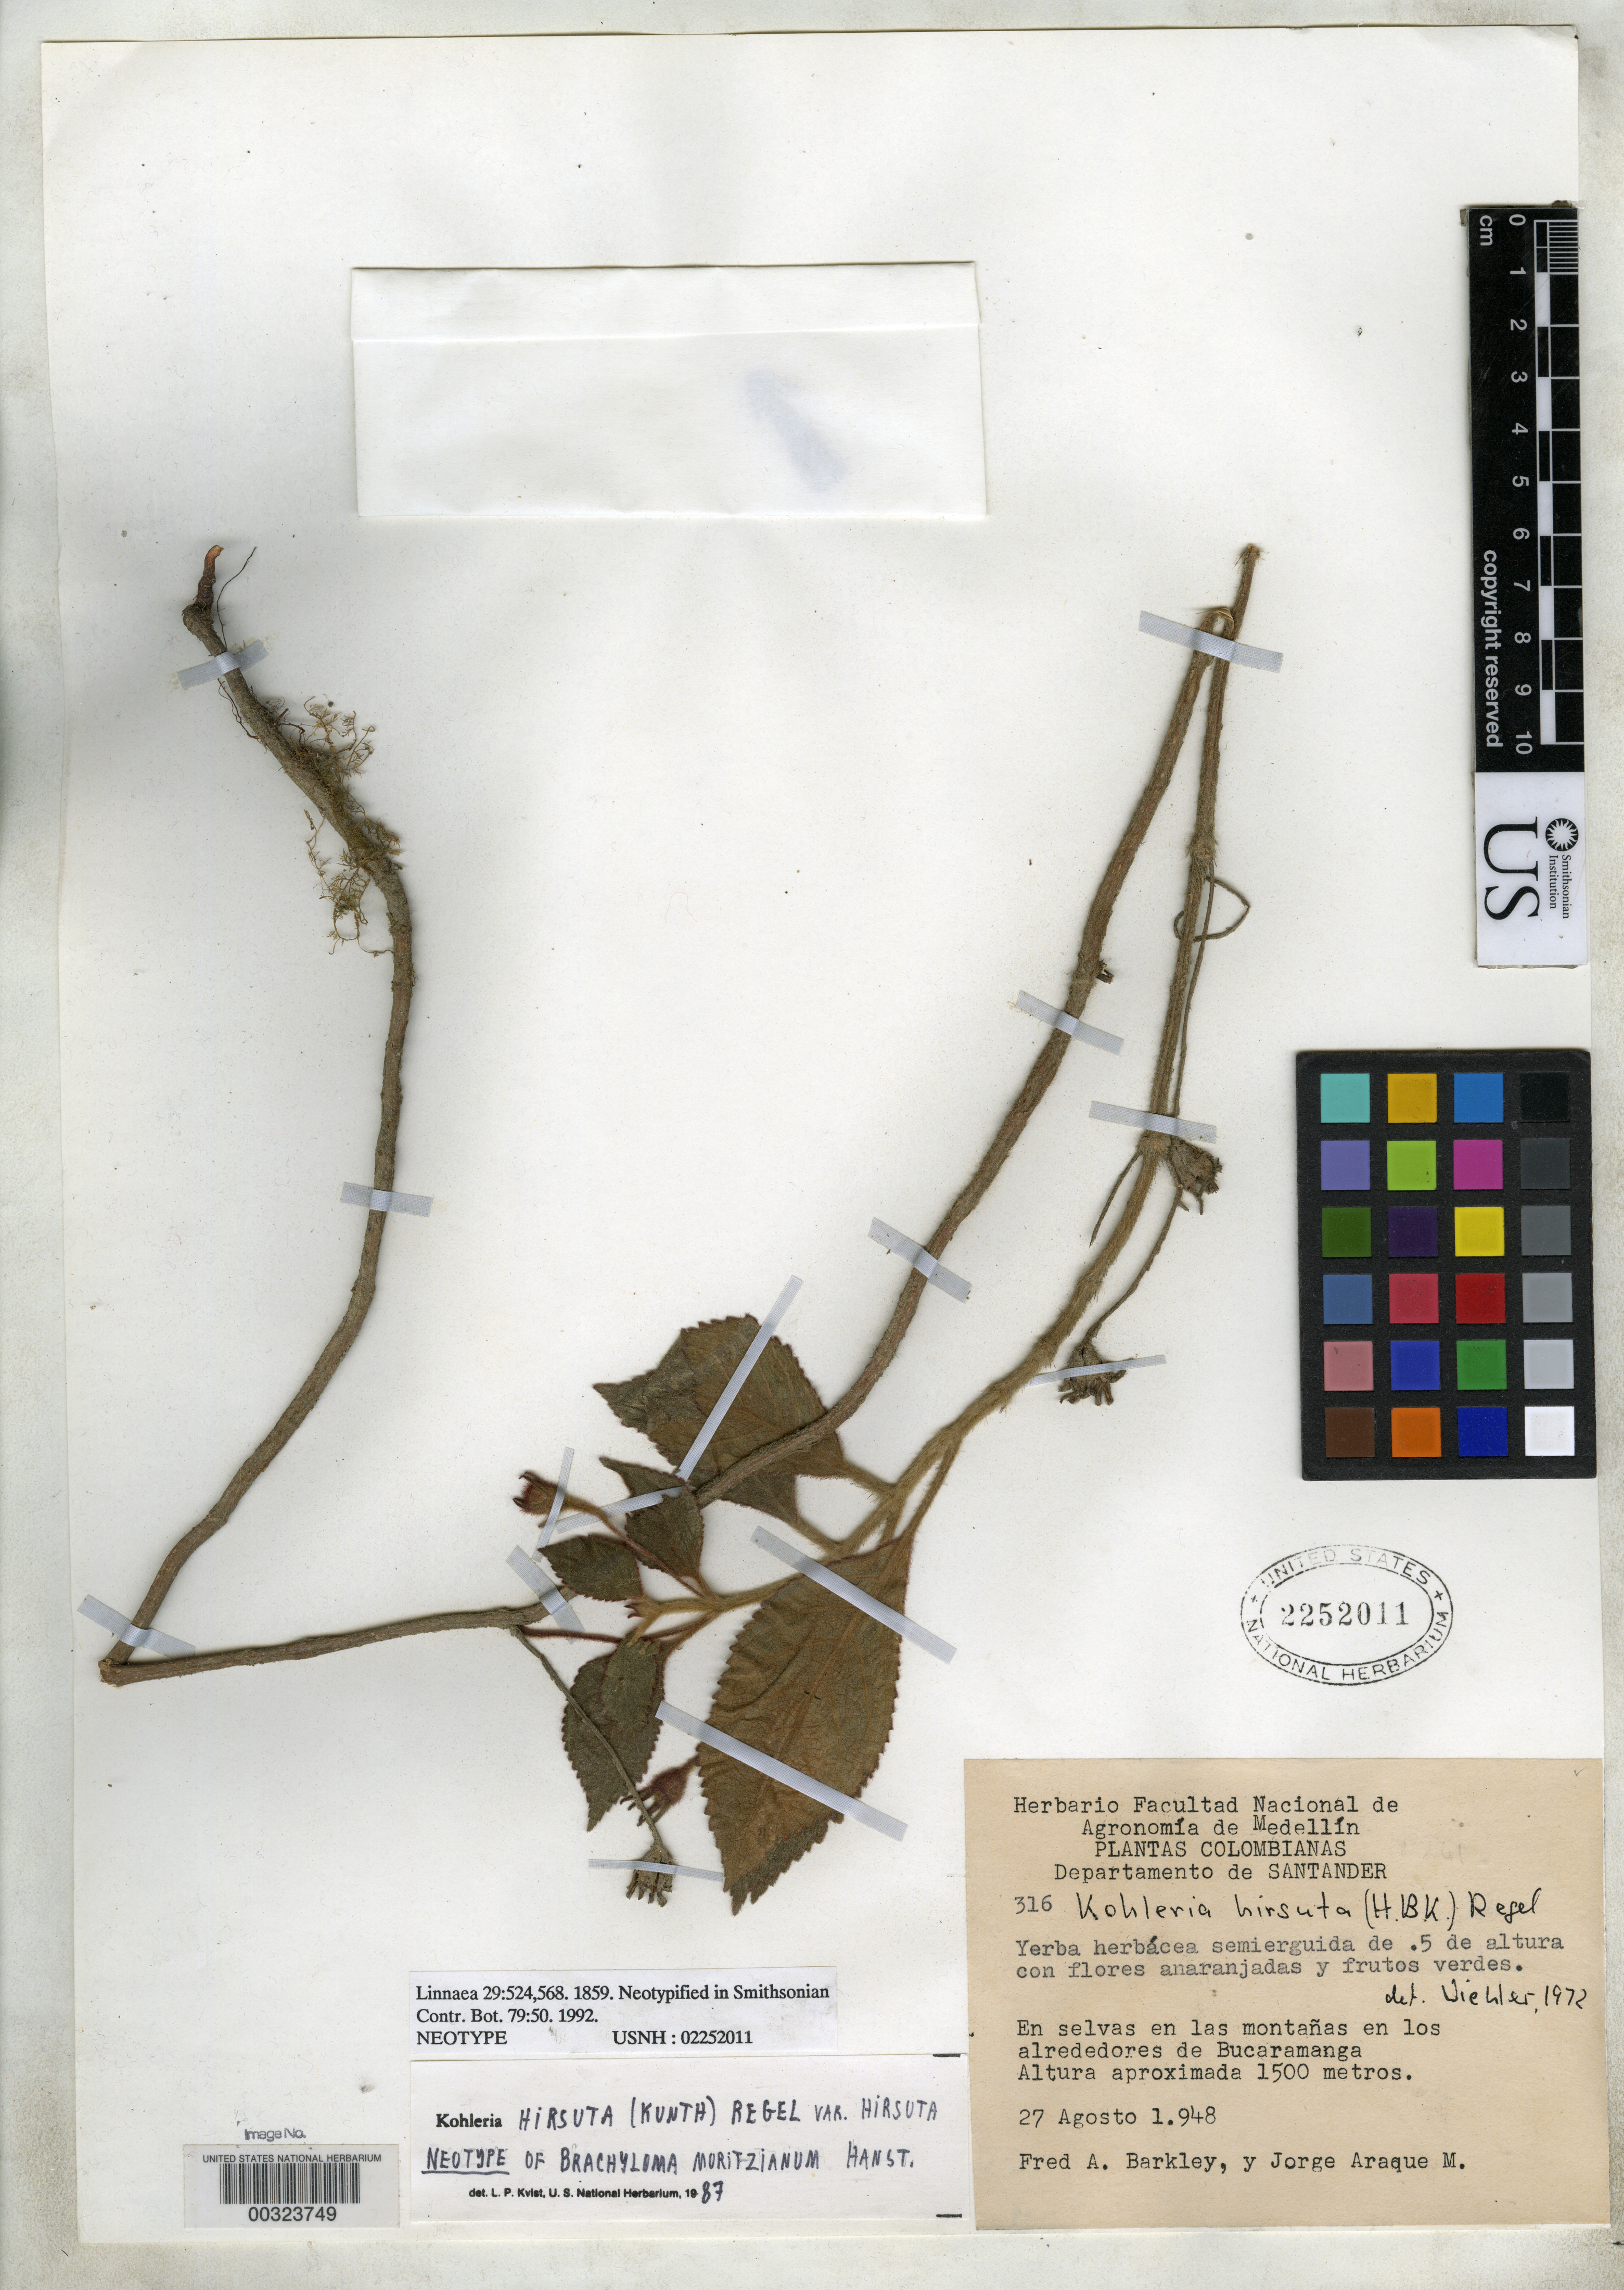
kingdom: Plantae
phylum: Tracheophyta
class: Magnoliopsida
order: Lamiales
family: Gesneriaceae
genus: Brachyloma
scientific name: Brachyloma moritzianum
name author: C.D. Bouché & Hanst.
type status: Neotype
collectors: F. A. Barkley & J. Araque Molina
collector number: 316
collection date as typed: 27 Aug 1948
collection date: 1948-08-27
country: Colombia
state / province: Santander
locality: Mountains surrounding Bucaramanga.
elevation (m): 1500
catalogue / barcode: US 2252011